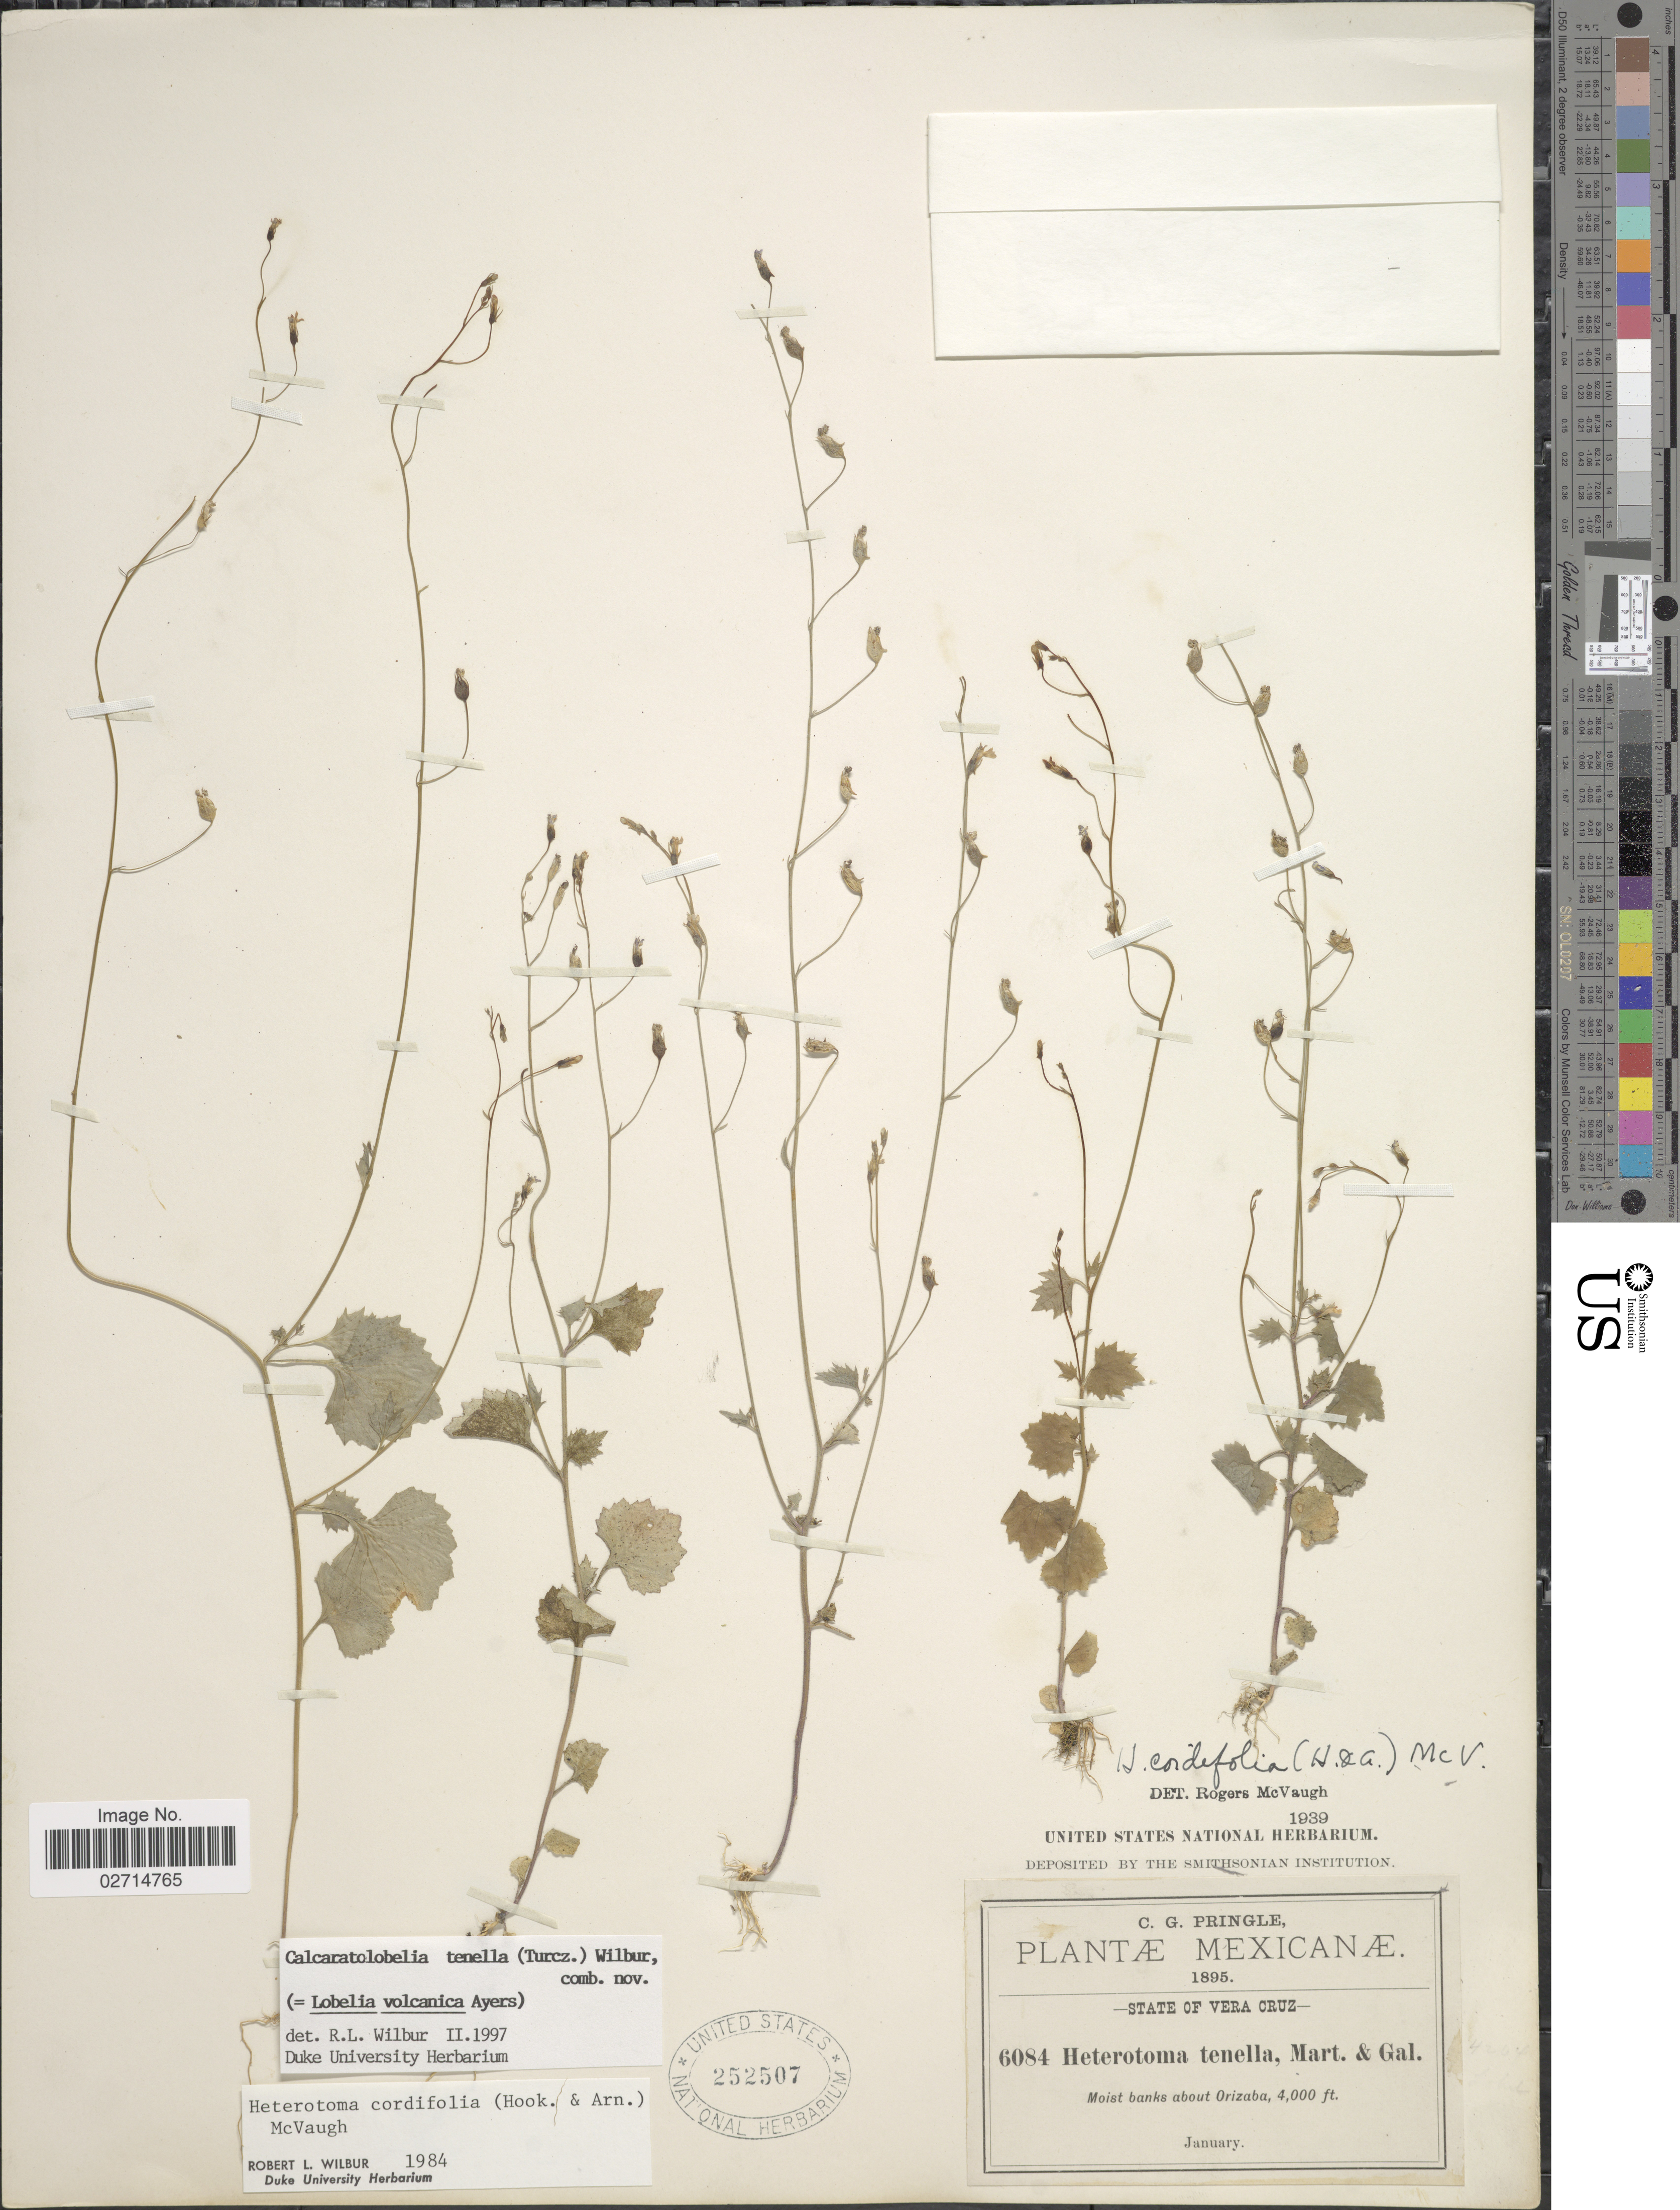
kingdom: Plantae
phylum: Tracheophyta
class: Magnoliopsida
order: Asterales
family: Campanulaceae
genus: Lobelia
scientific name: Lobelia cordifolia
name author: Hook. & Arn.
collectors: C. G. Pringle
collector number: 6084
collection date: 1895-01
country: Mexico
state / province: Veracruz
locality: State of Vera Cruz. Moist banks about Orizaba.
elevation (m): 1219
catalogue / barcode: US 252507